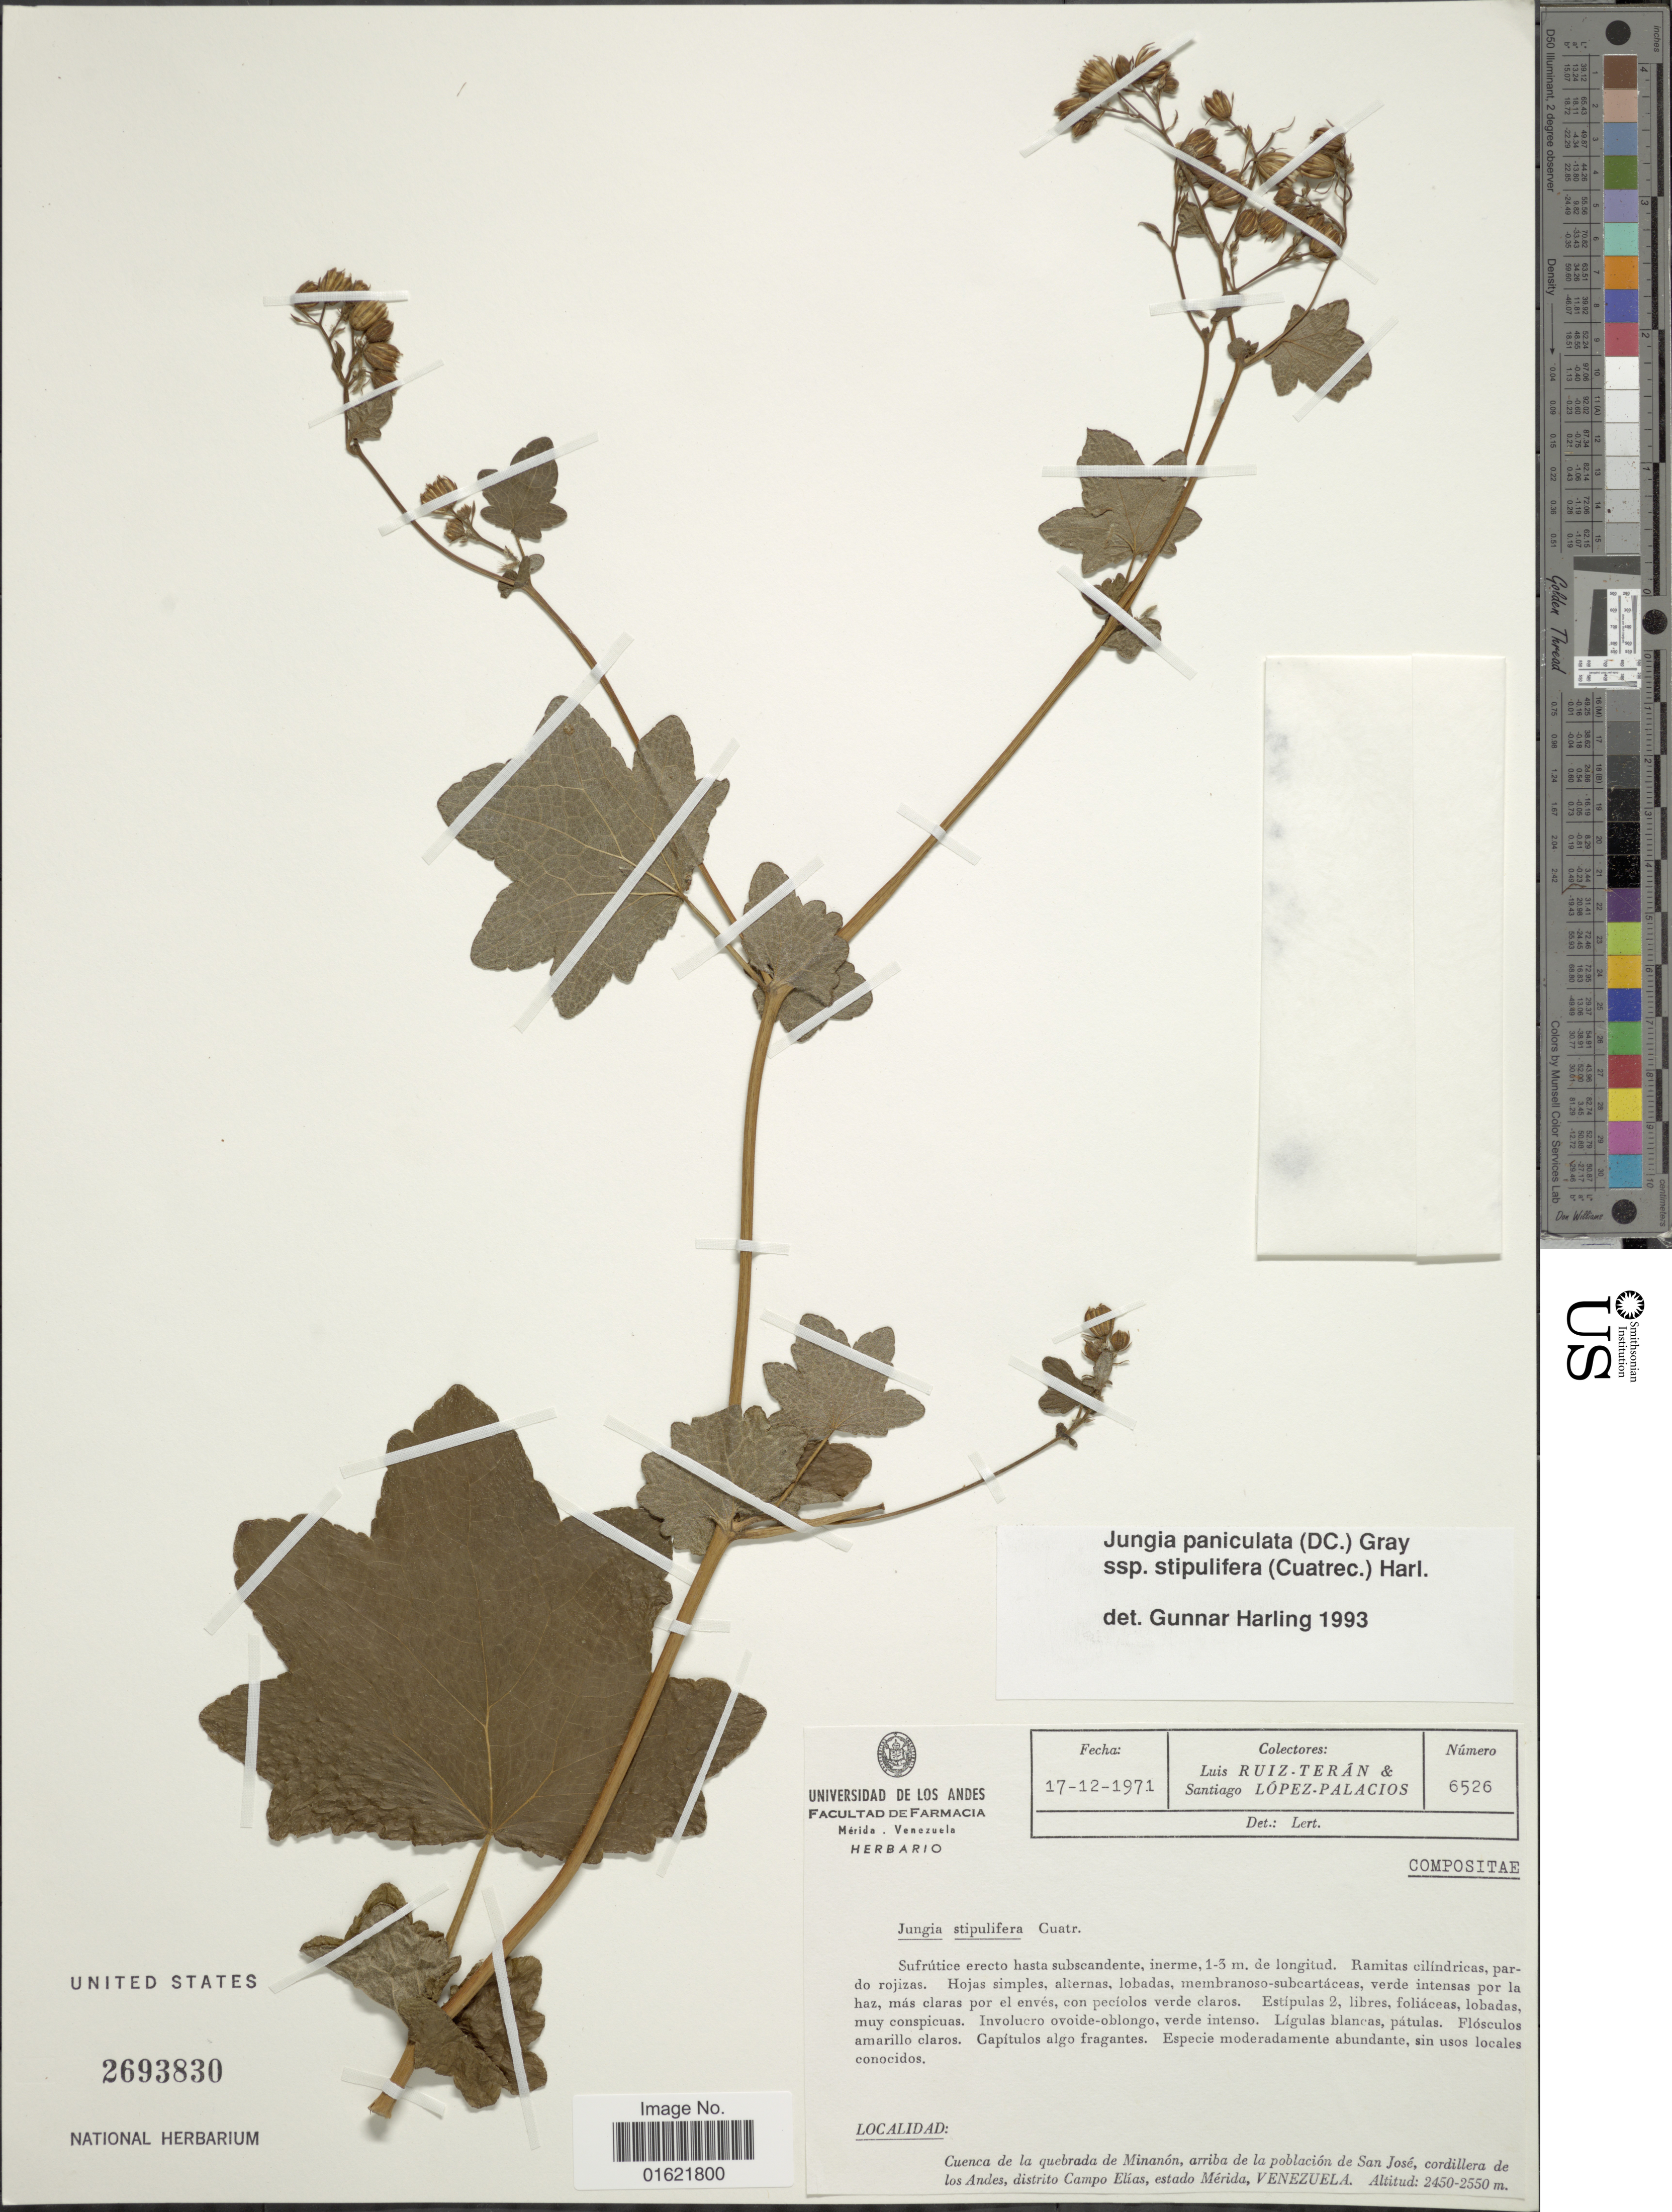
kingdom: Plantae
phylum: Tracheophyta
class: Magnoliopsida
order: Asterales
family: Asteraceae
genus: Jungia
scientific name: Jungia paniculata subsp. stipulifera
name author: (Cuatrec.) Harling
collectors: L. E. Ruíz-Terán & S. López-Palacios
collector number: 6526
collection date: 1971-12-17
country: Venezuela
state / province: Mérida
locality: Cuenca de la quebrada de Minanon, arriba de la poblacion de San Jose, cordillera de los Andes, distrito Campo Elias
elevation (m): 2450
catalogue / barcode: US 2693830